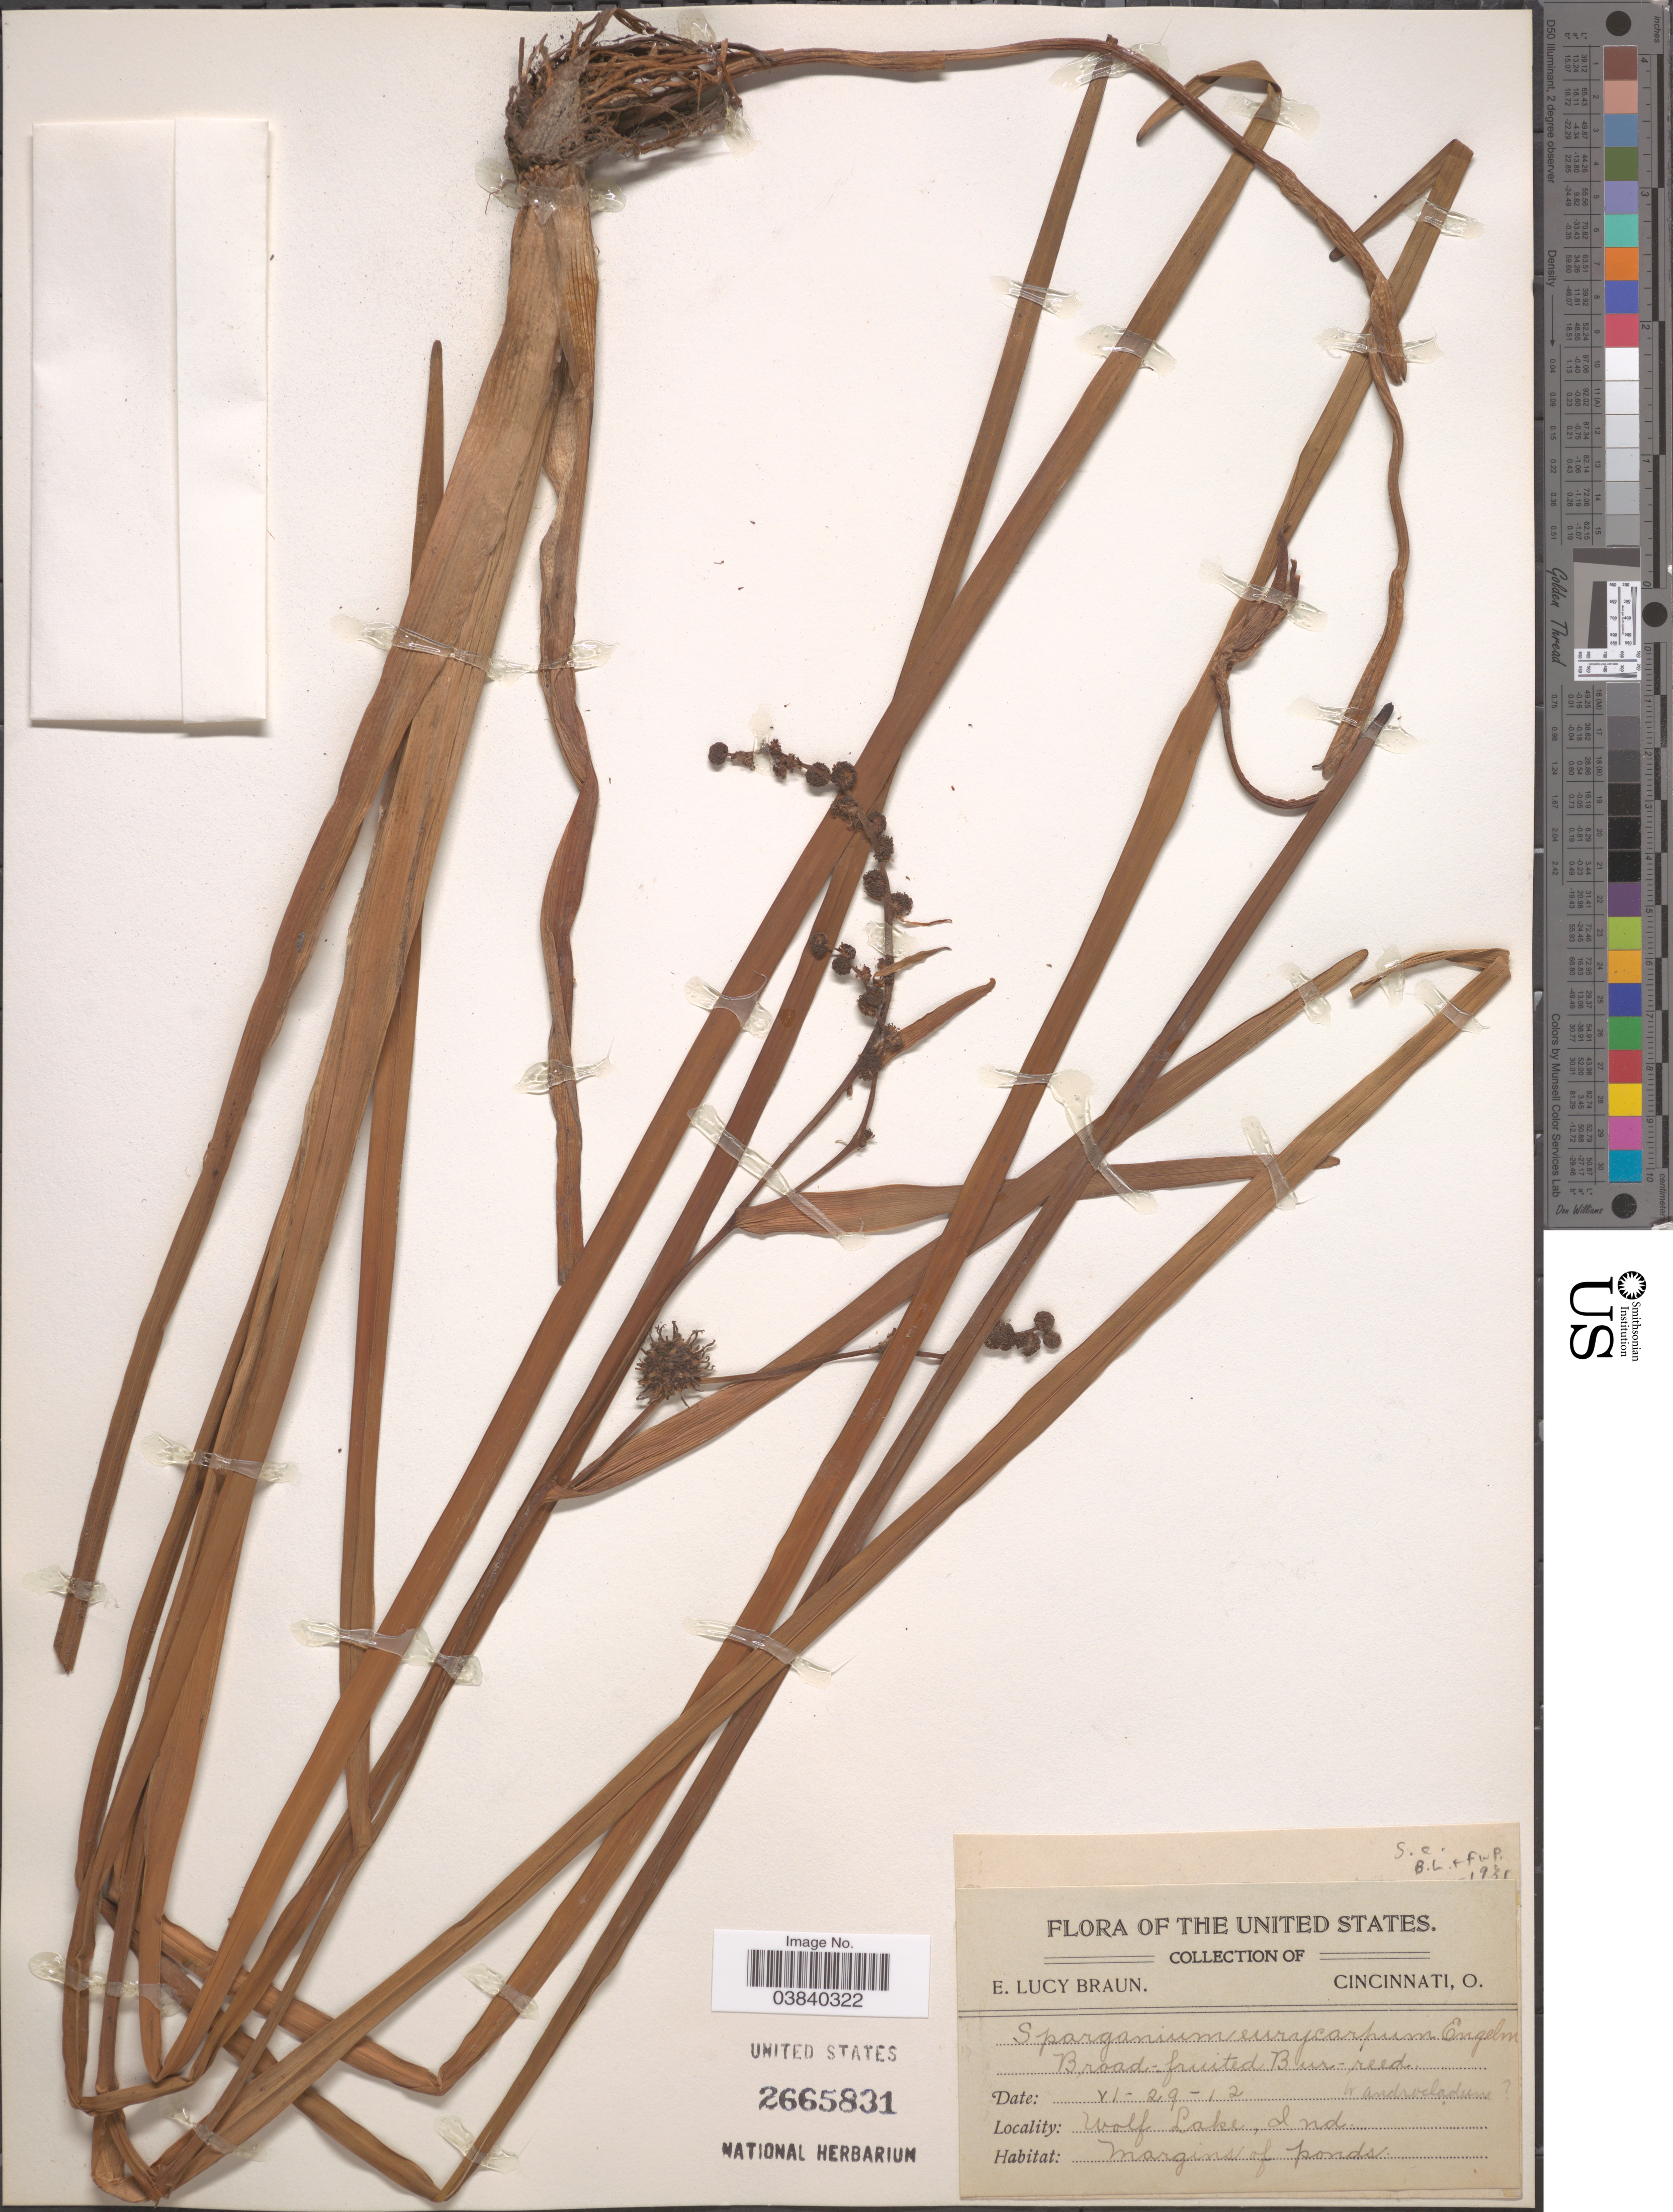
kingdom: Plantae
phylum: Tracheophyta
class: Liliopsida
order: Poales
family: Typhaceae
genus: Sparganium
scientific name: Sparganium eurycarpum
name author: Engelm.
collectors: E. L. Braun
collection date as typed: Transcribed d/m/y: 29/6/12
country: United States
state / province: Indiana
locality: Wolf Lake. Margins of ponds.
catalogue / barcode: US 2665831